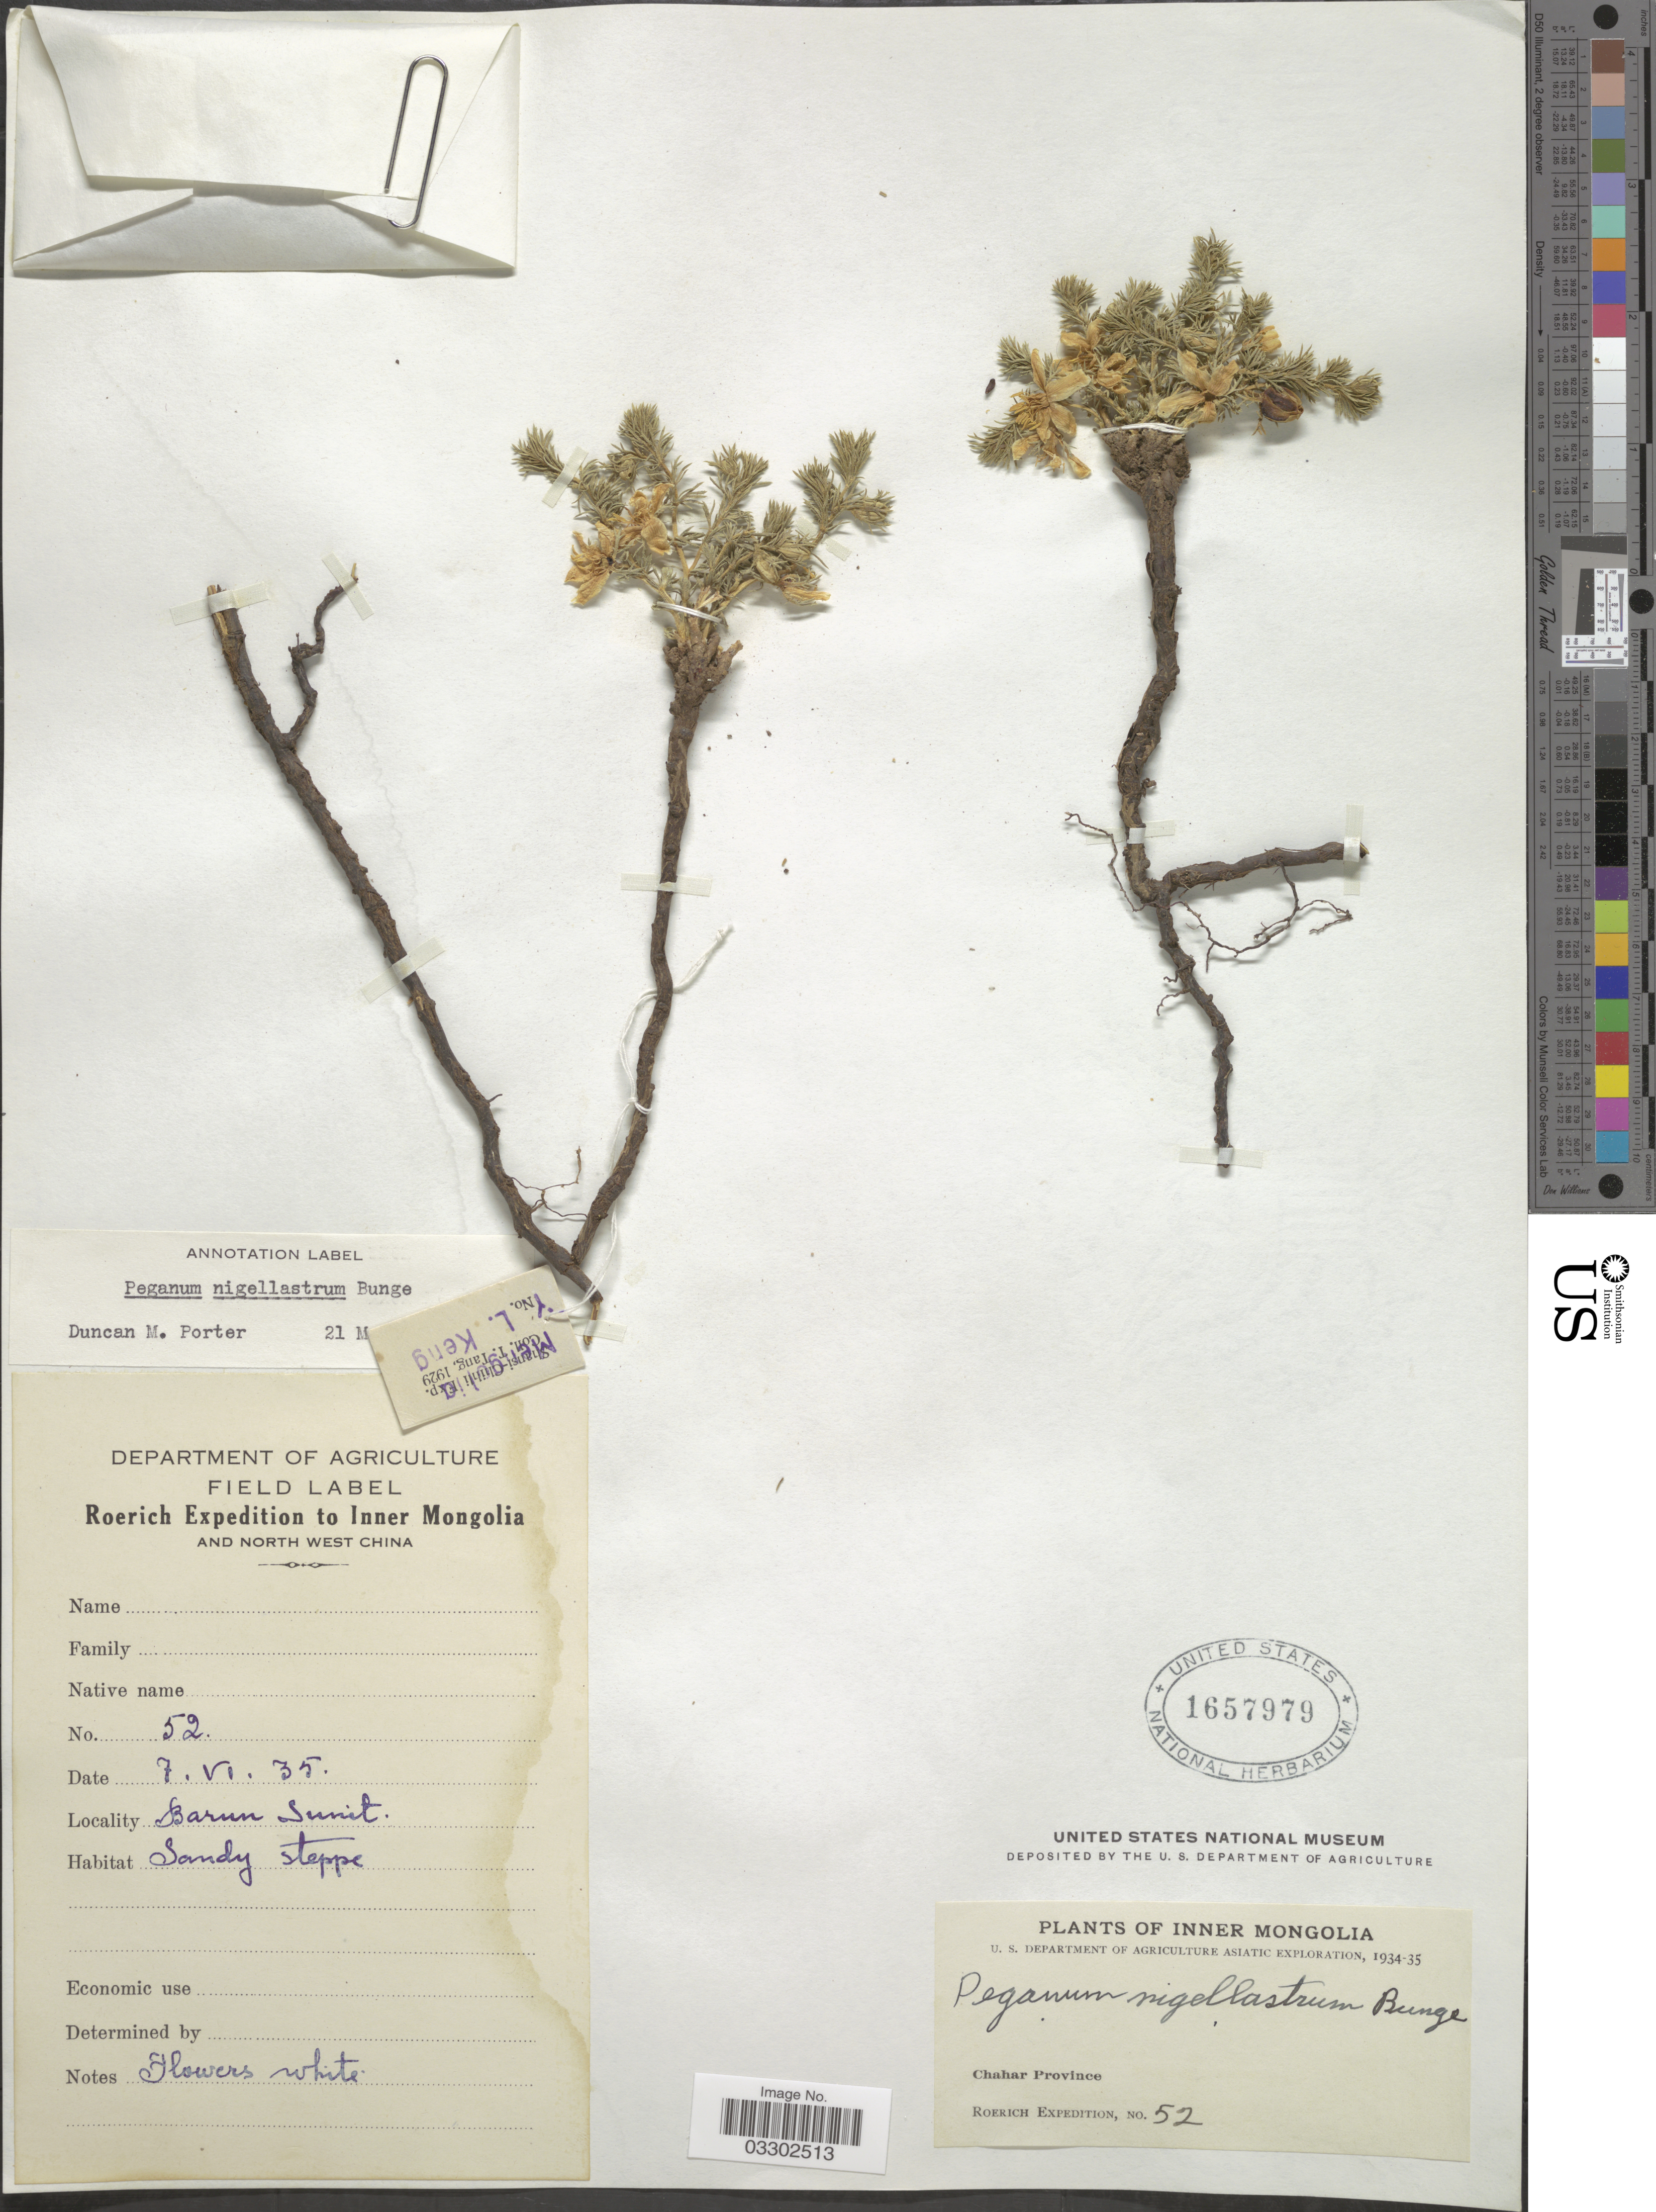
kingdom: Plantae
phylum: Tracheophyta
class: Magnoliopsida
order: Sapindales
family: Tetradiclidaceae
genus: Peganum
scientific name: Peganum nigellastrum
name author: Bunge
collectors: Roerich Expedition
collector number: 52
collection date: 1935-06-07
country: China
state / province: Nei Monggol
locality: Inner Mongolia and North West China. Barun Sunit. Chahar Province.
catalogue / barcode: US 1657979